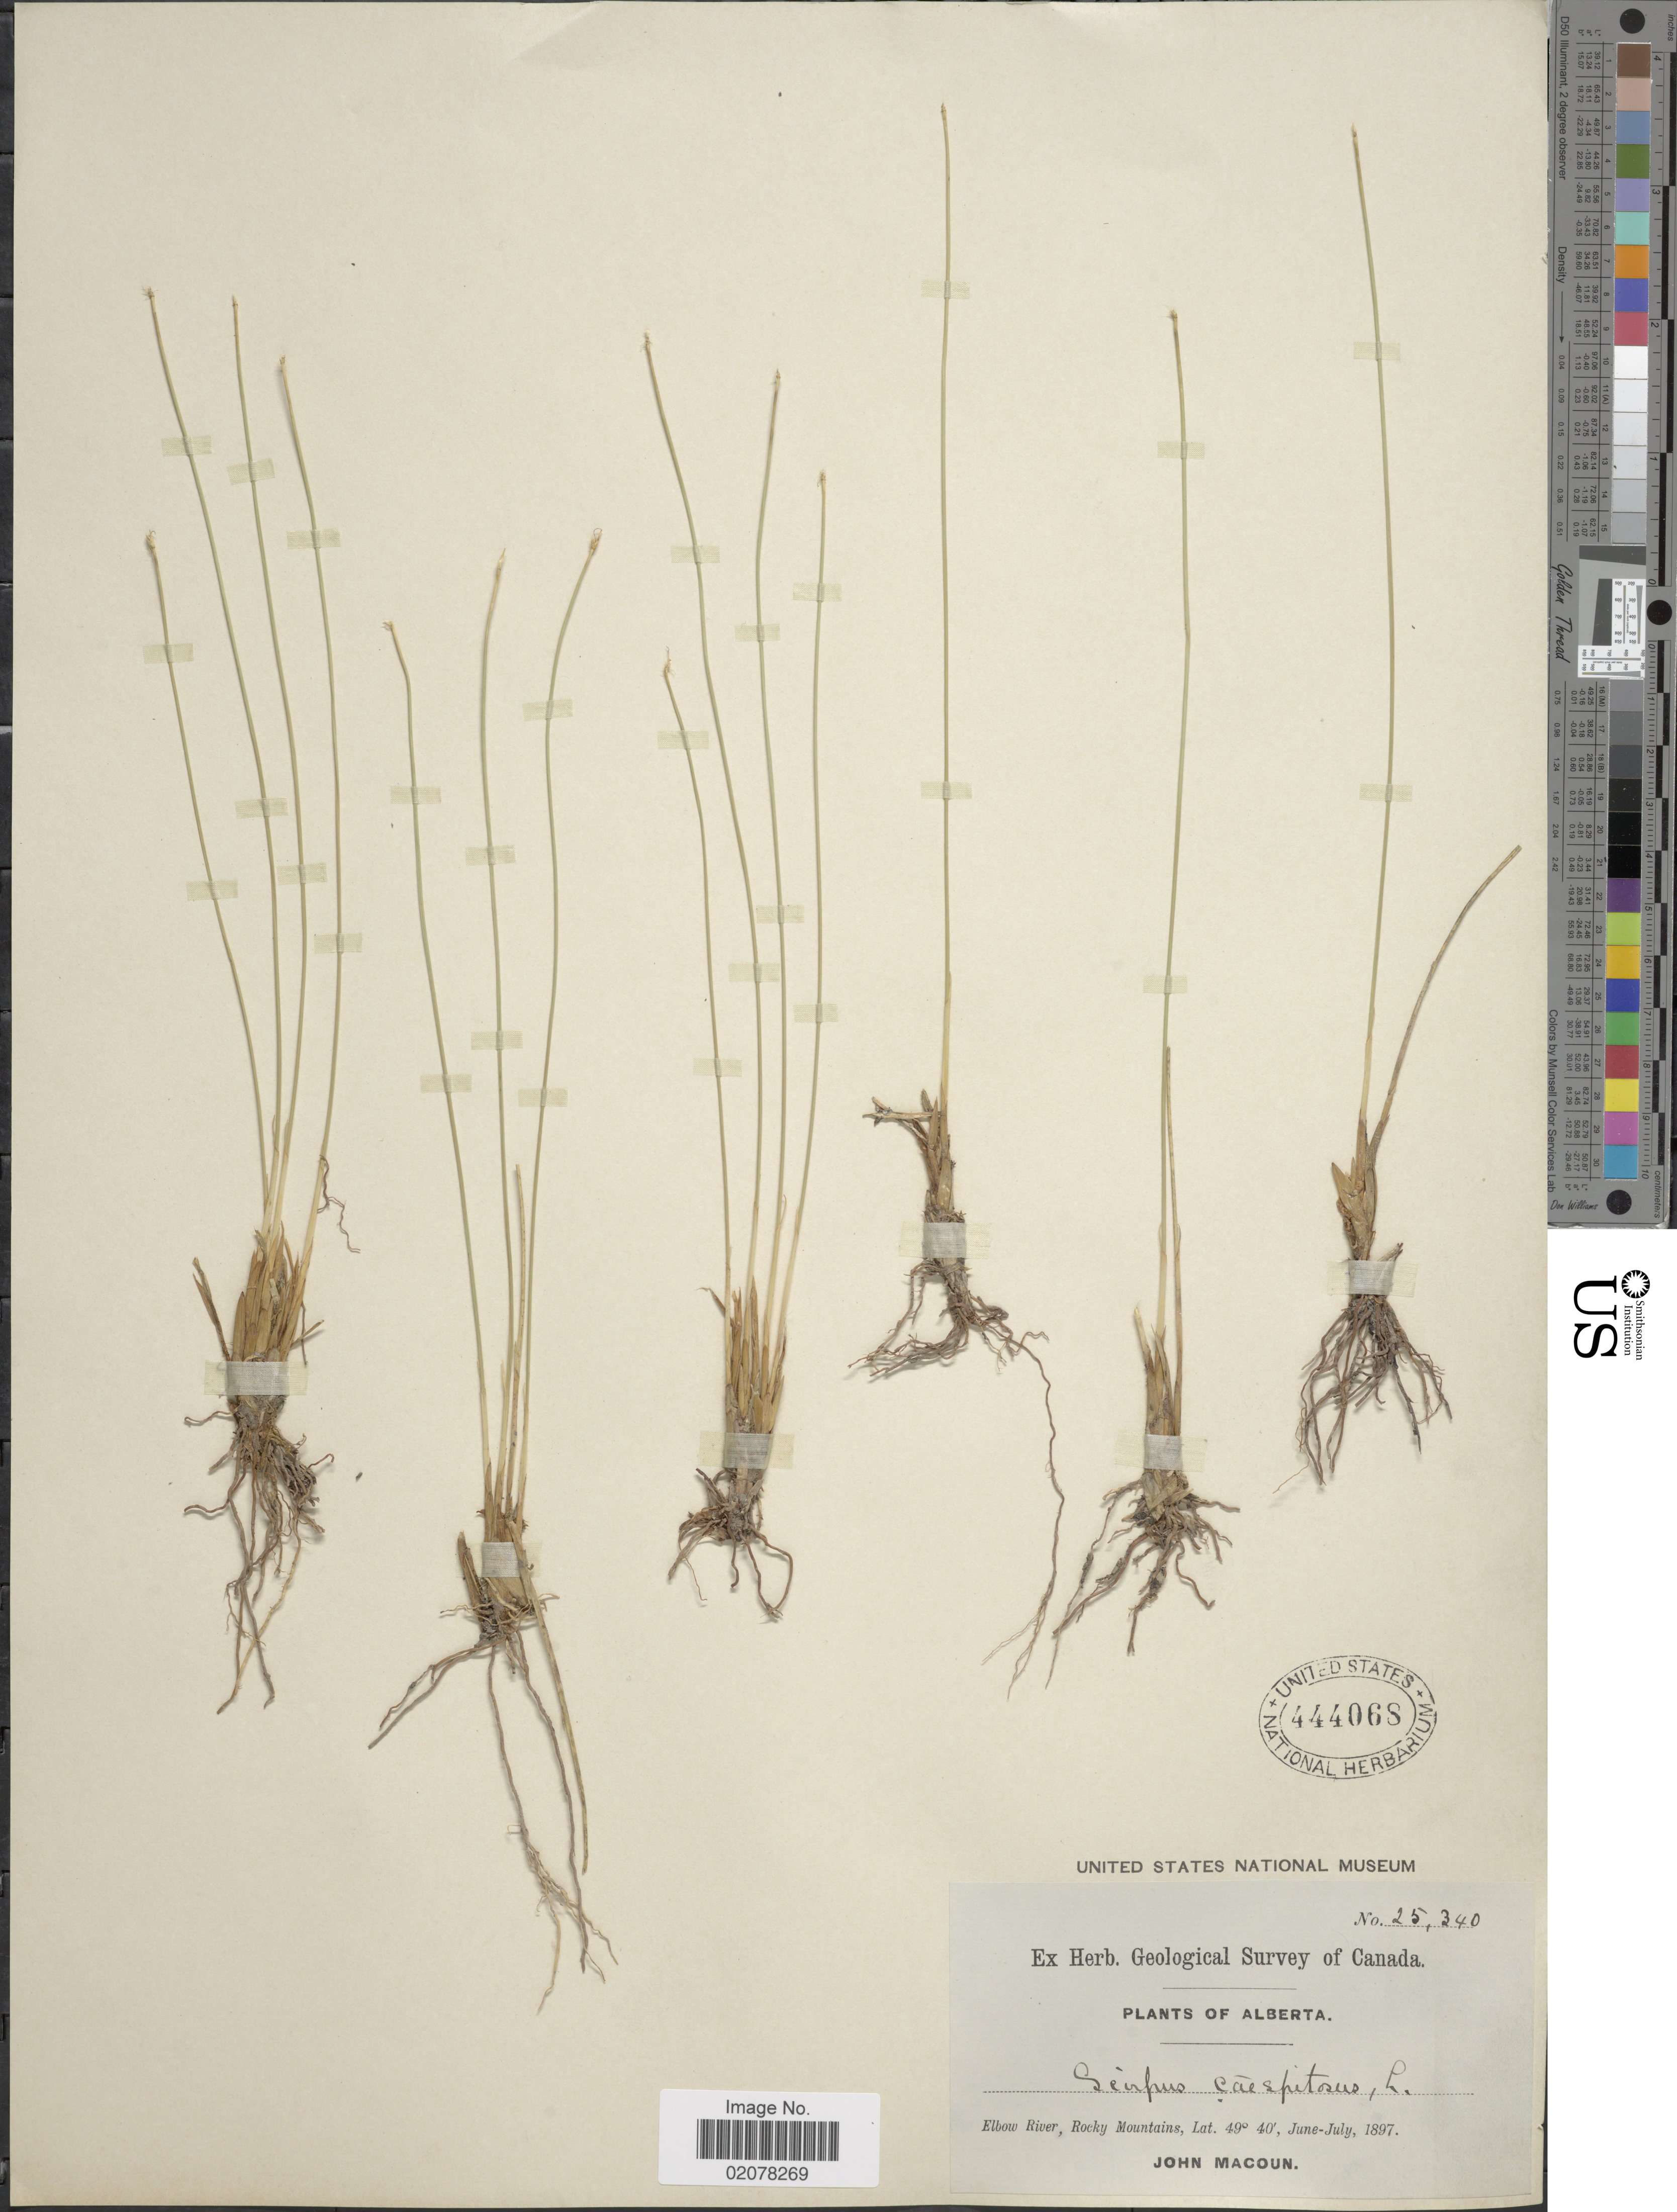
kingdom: Plantae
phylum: Tracheophyta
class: Liliopsida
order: Poales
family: Cyperaceae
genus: Trichophorum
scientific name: Trichophorum cespitosum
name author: (L.) Hartm.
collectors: J. Macoun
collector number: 25340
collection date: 1897-06/1897-07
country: Canada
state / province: Alberta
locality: Elbow River, Rocky Mountains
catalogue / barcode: US 444068